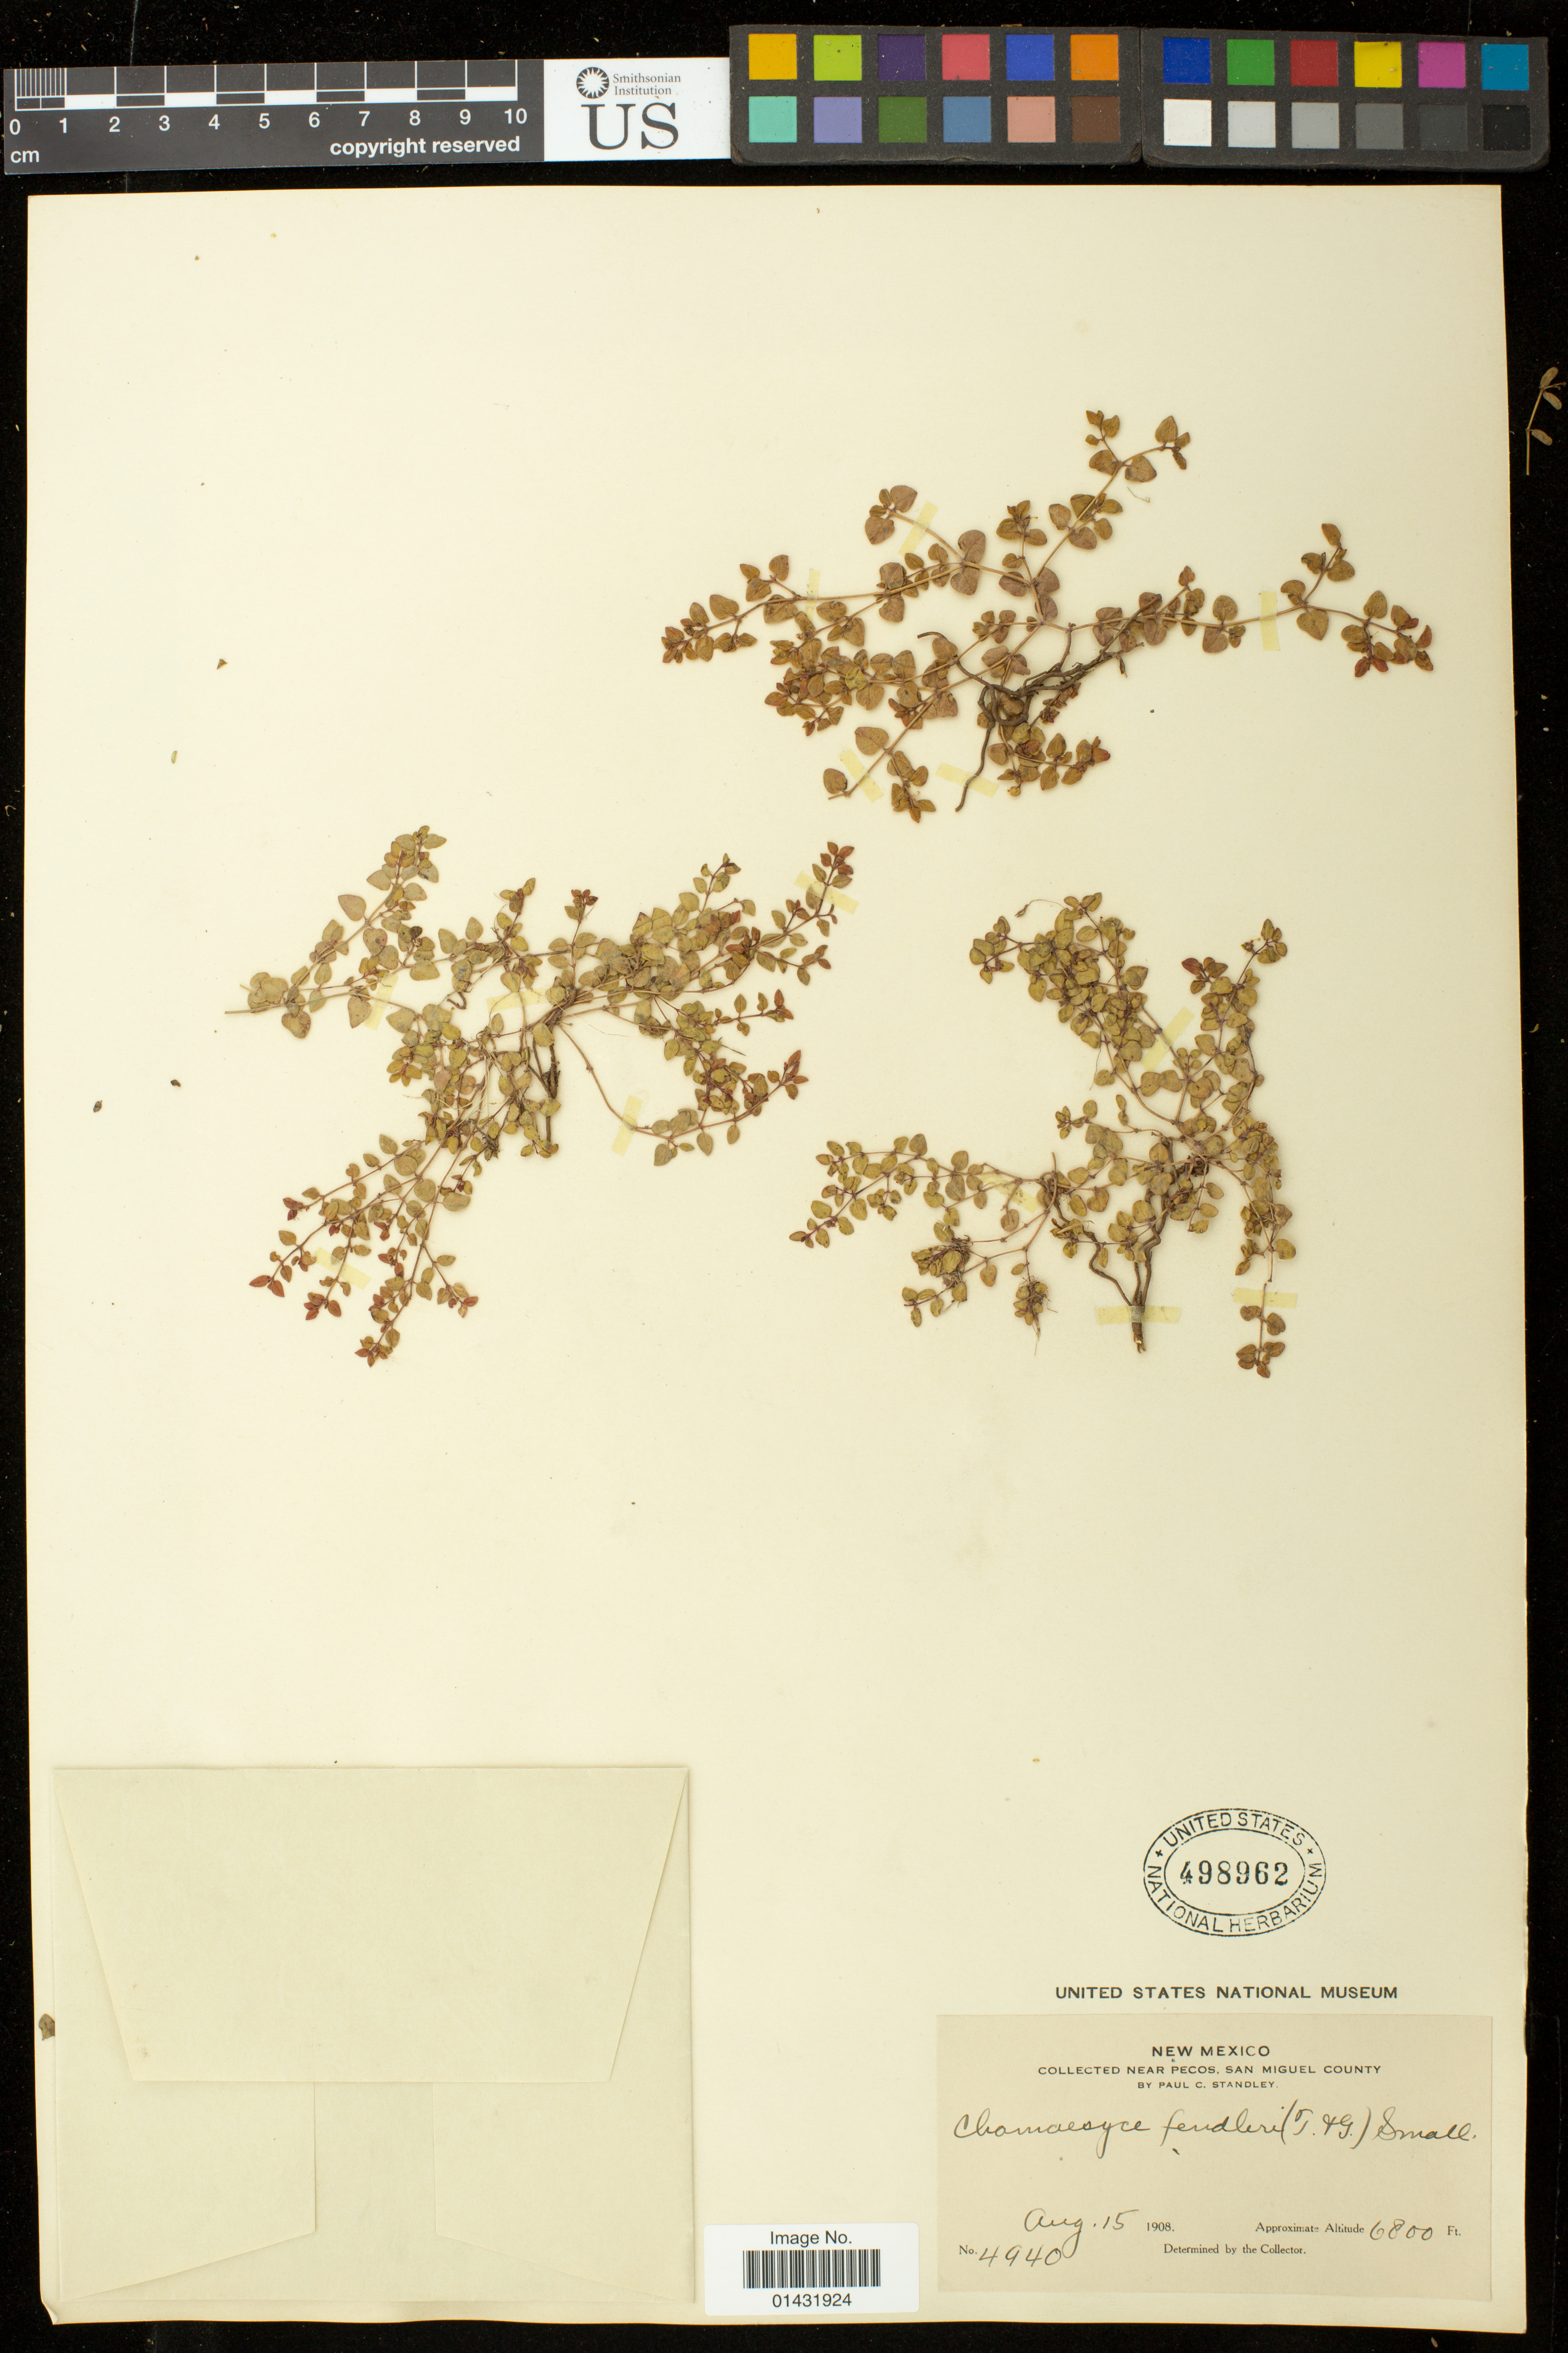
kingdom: Plantae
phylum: Tracheophyta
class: Magnoliopsida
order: Malpighiales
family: Euphorbiaceae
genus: Euphorbia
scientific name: Euphorbia fendleri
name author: Torr. & A. Gray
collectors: P. C. Standley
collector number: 4940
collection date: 1908-08-15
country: United States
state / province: New Mexico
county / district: San Miguel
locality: Near Pecos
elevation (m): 2073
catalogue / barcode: US 498962